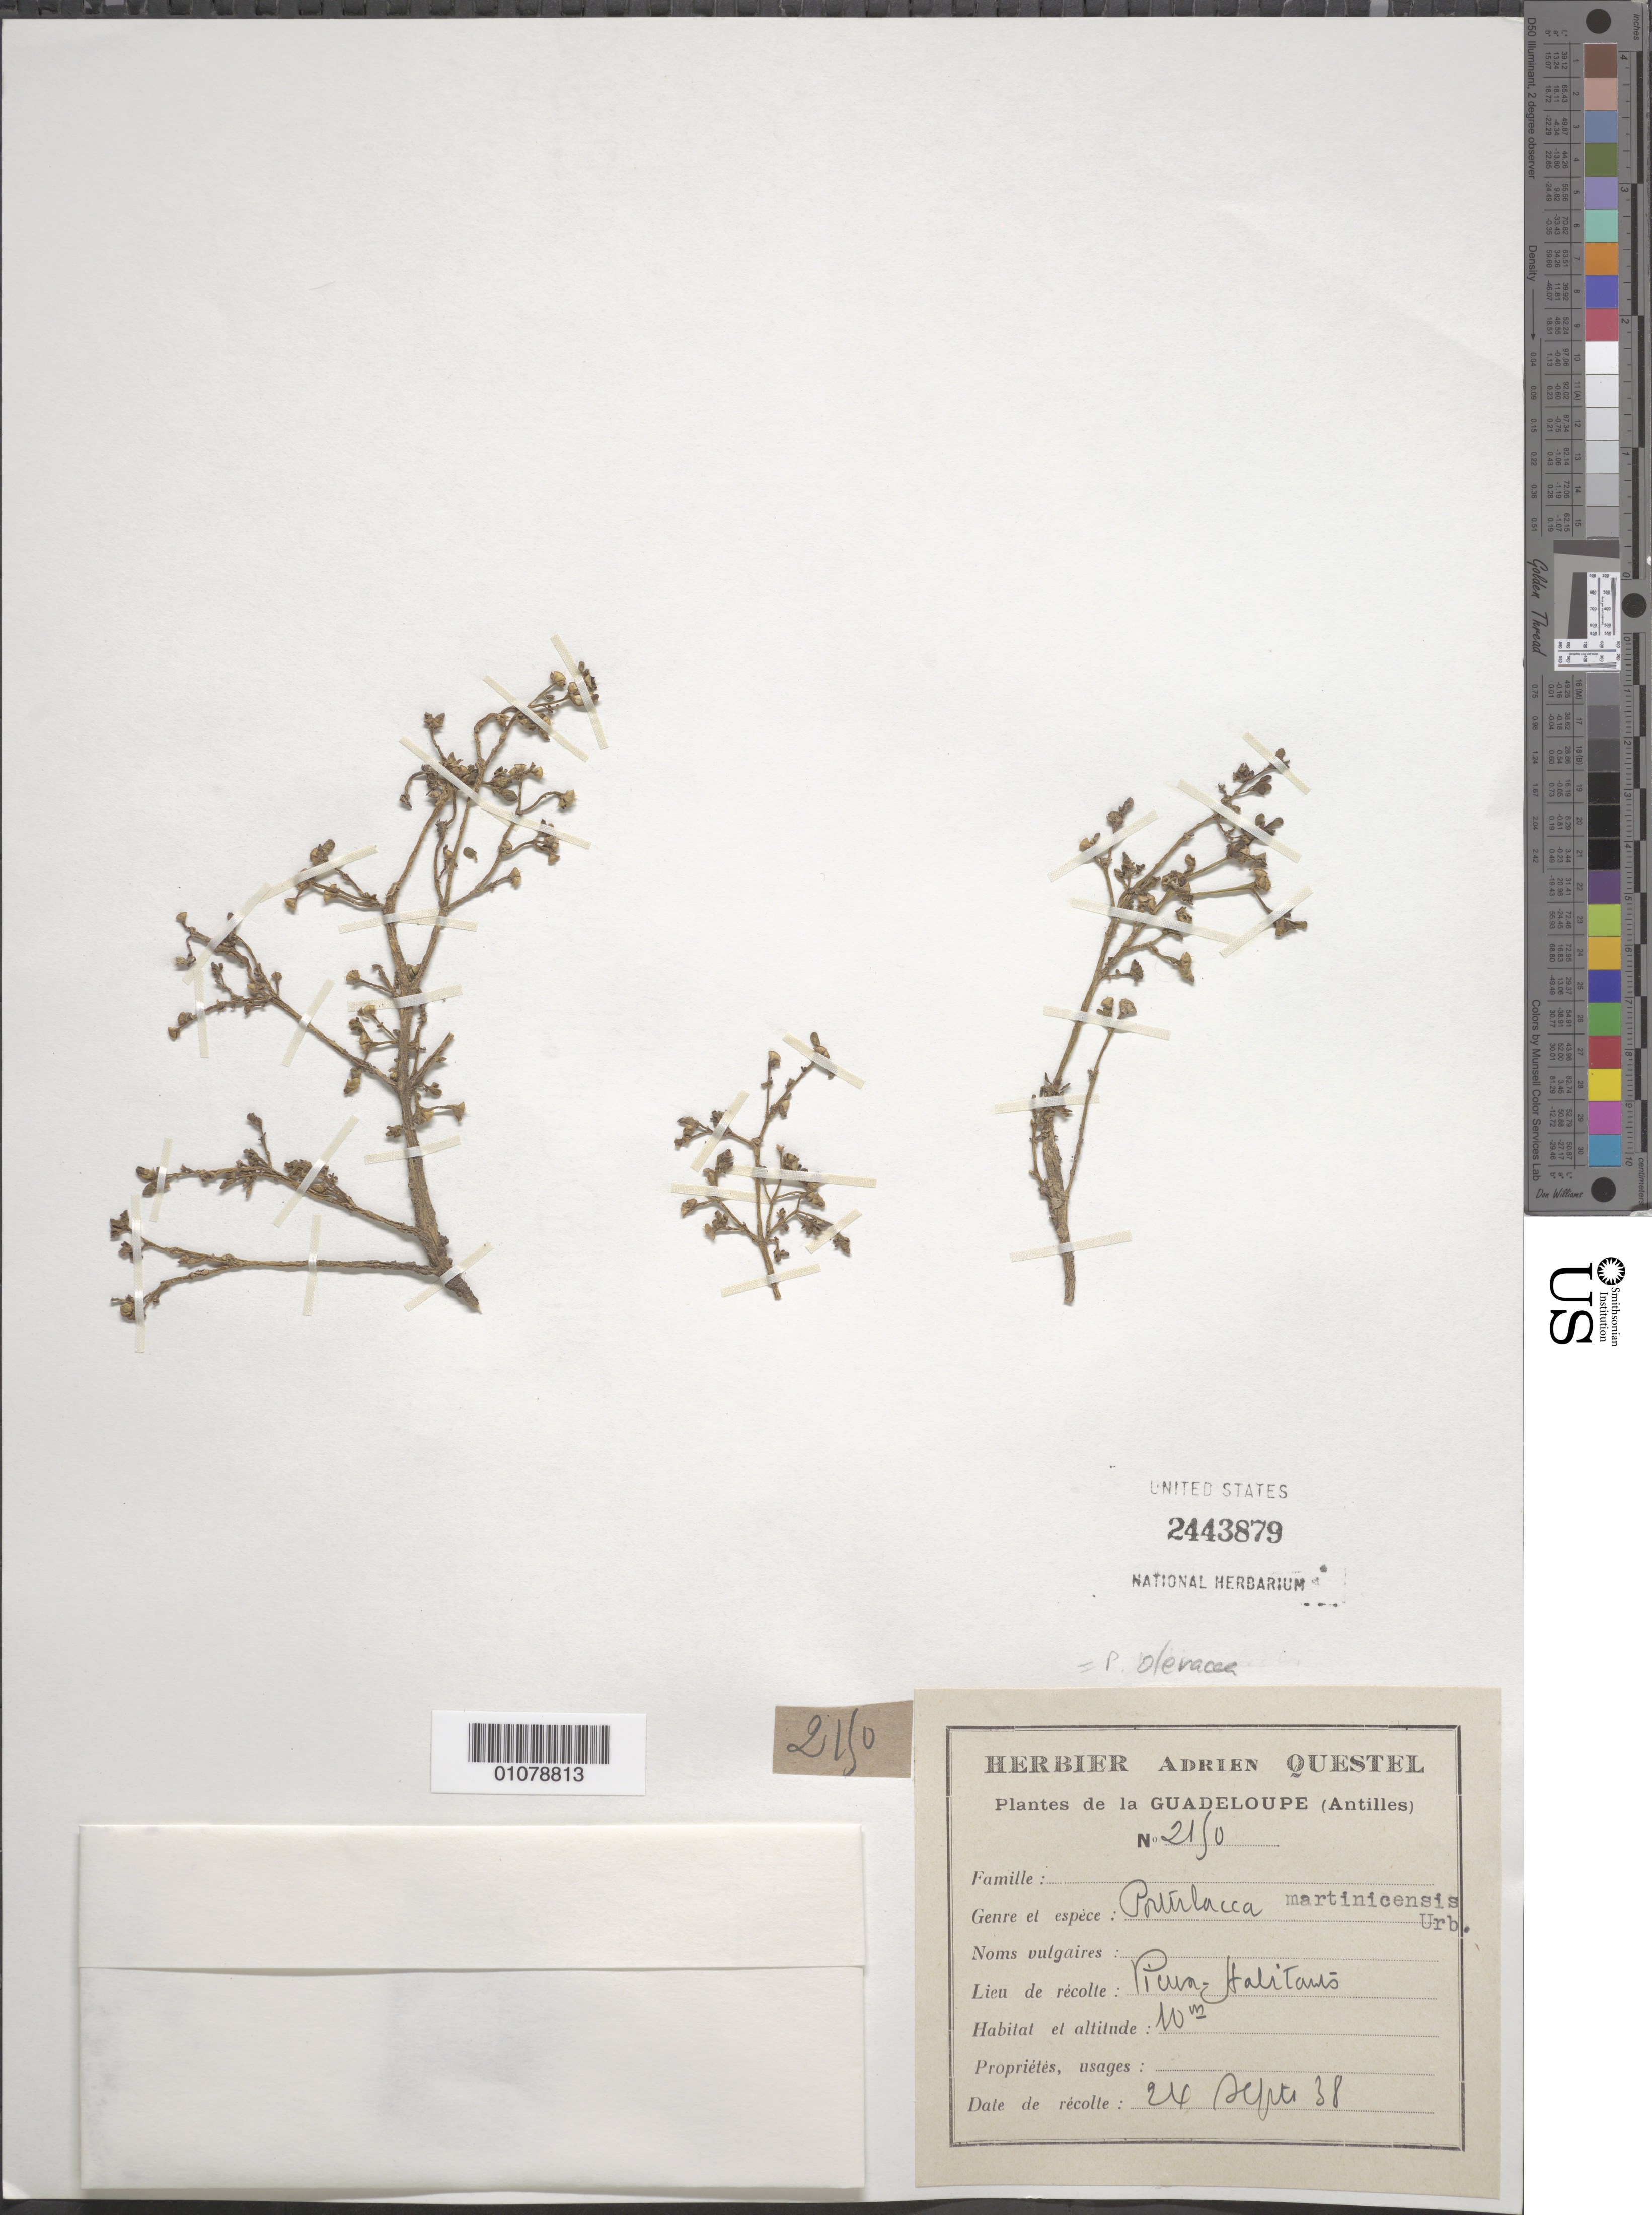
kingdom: Plantae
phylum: Tracheophyta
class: Magnoliopsida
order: Caryophyllales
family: Portulacaceae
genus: Portulaca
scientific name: Portulaca oleracea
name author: L.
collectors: A. Questel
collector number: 2150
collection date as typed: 24 Sep 1938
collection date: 1938-09-24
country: Guadeloupe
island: Basse Terre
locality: Vieux Habitants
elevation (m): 10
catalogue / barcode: US 2443879